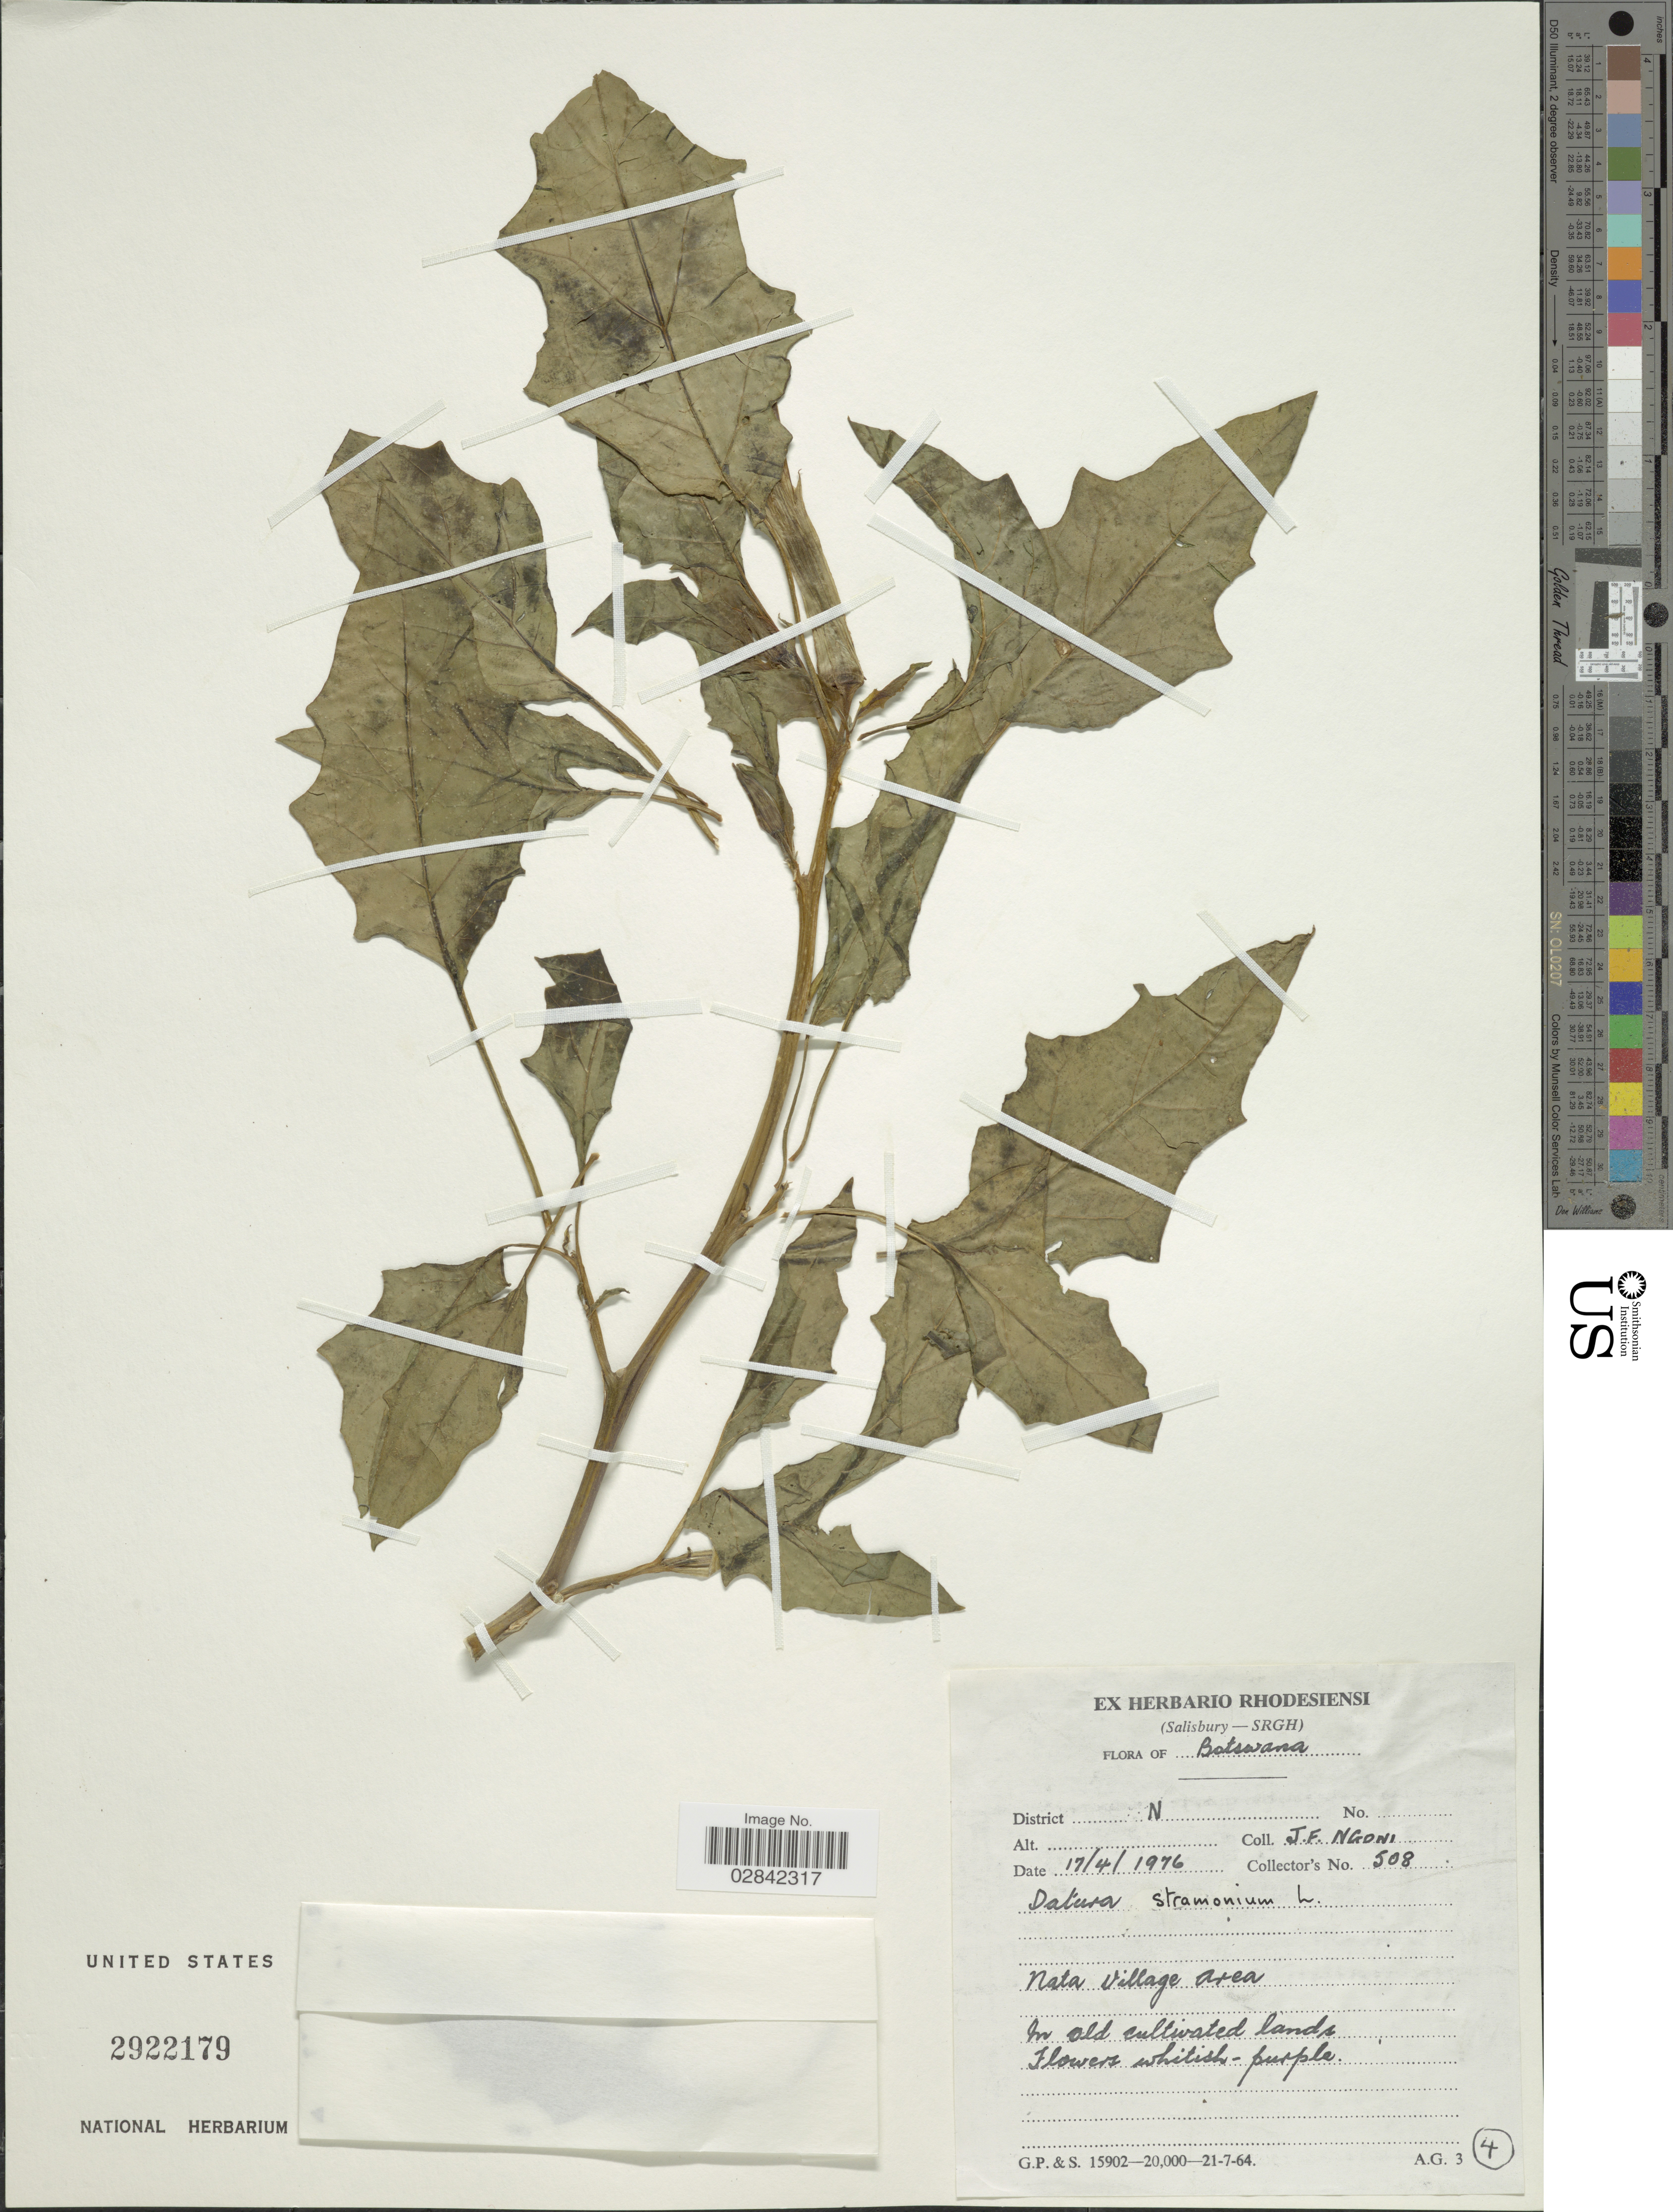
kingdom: Plantae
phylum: Tracheophyta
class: Magnoliopsida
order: Solanales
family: Solanaceae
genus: Datura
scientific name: Datura stramonium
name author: L.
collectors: J. Ngoni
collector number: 508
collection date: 1976-04-17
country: Botswana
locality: District N, Nata village area.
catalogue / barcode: US 2922179